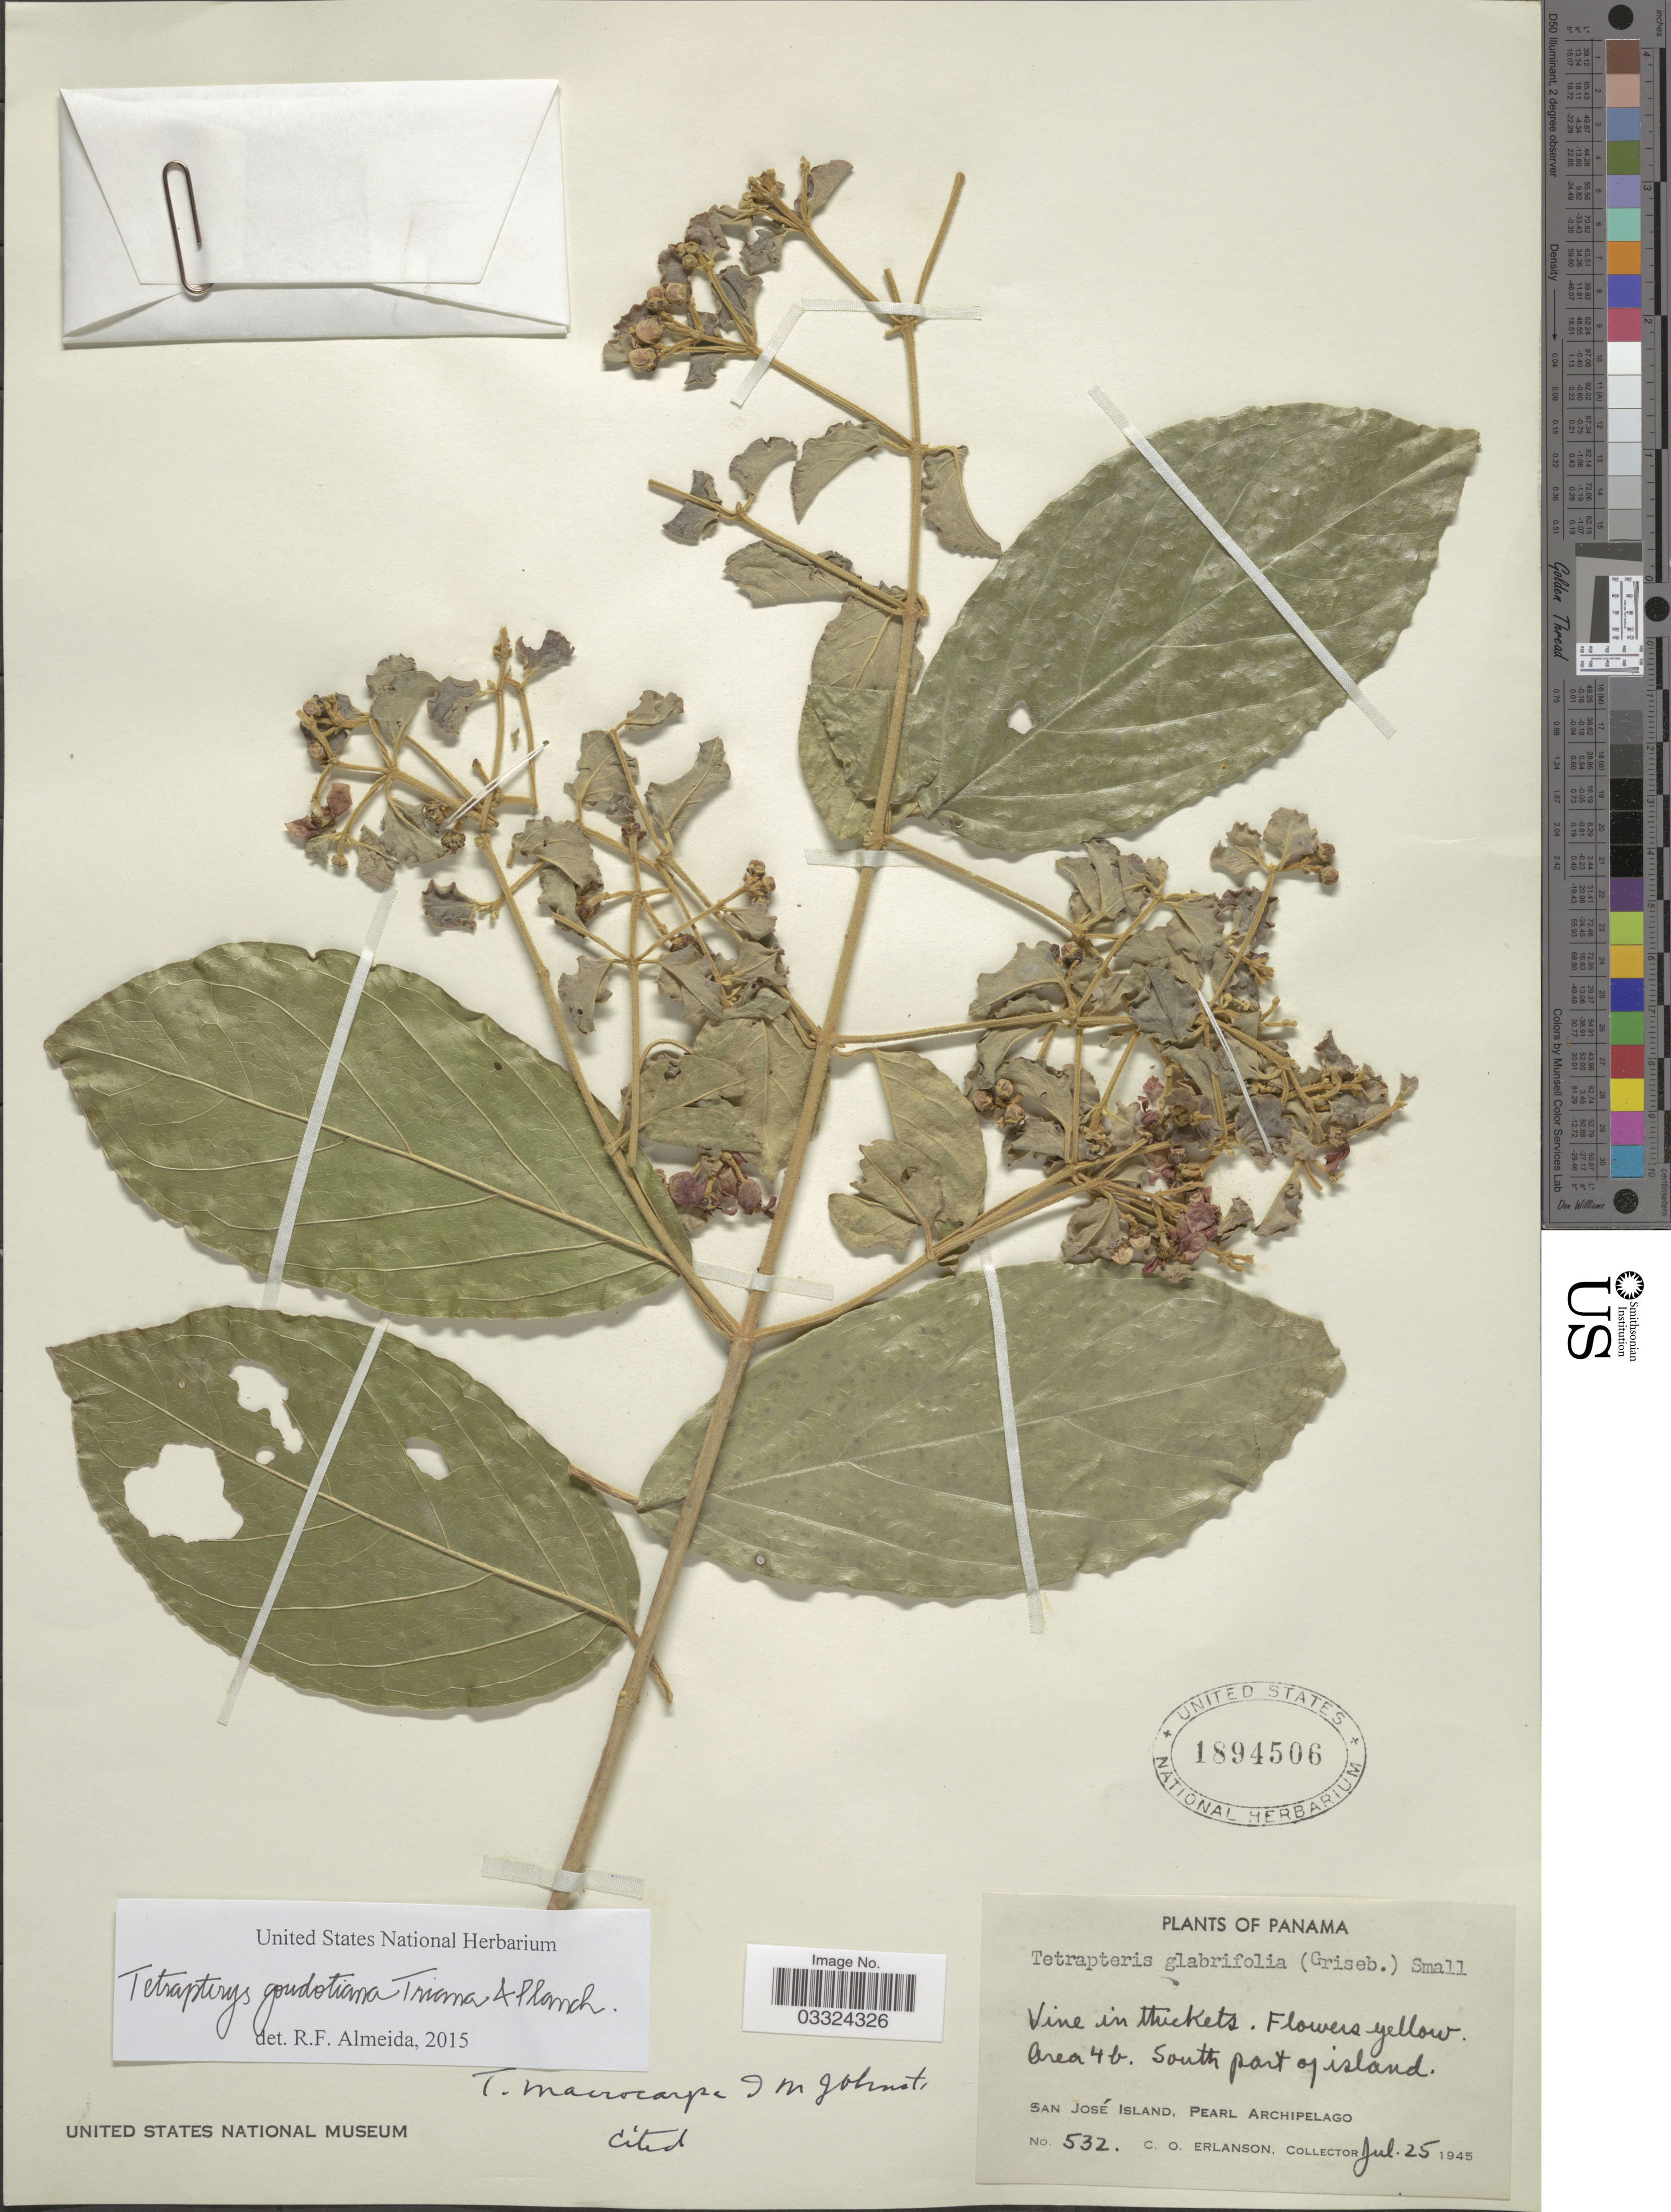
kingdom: Plantae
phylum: Tracheophyta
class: Magnoliopsida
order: Malpighiales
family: Malpighiaceae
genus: Tetrapterys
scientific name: Tetrapterys goudotiana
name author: Triana & Planch.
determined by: De Almeida, R. F., (HUEFS), Universidade Estadual de Feira de Santana (BRAZIL)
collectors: C. O. Erlanson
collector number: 532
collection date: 1945-07-25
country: Panama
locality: Area 4 b. South part of island. San José Island, Pearl Archipelago.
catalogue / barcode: US 1894506